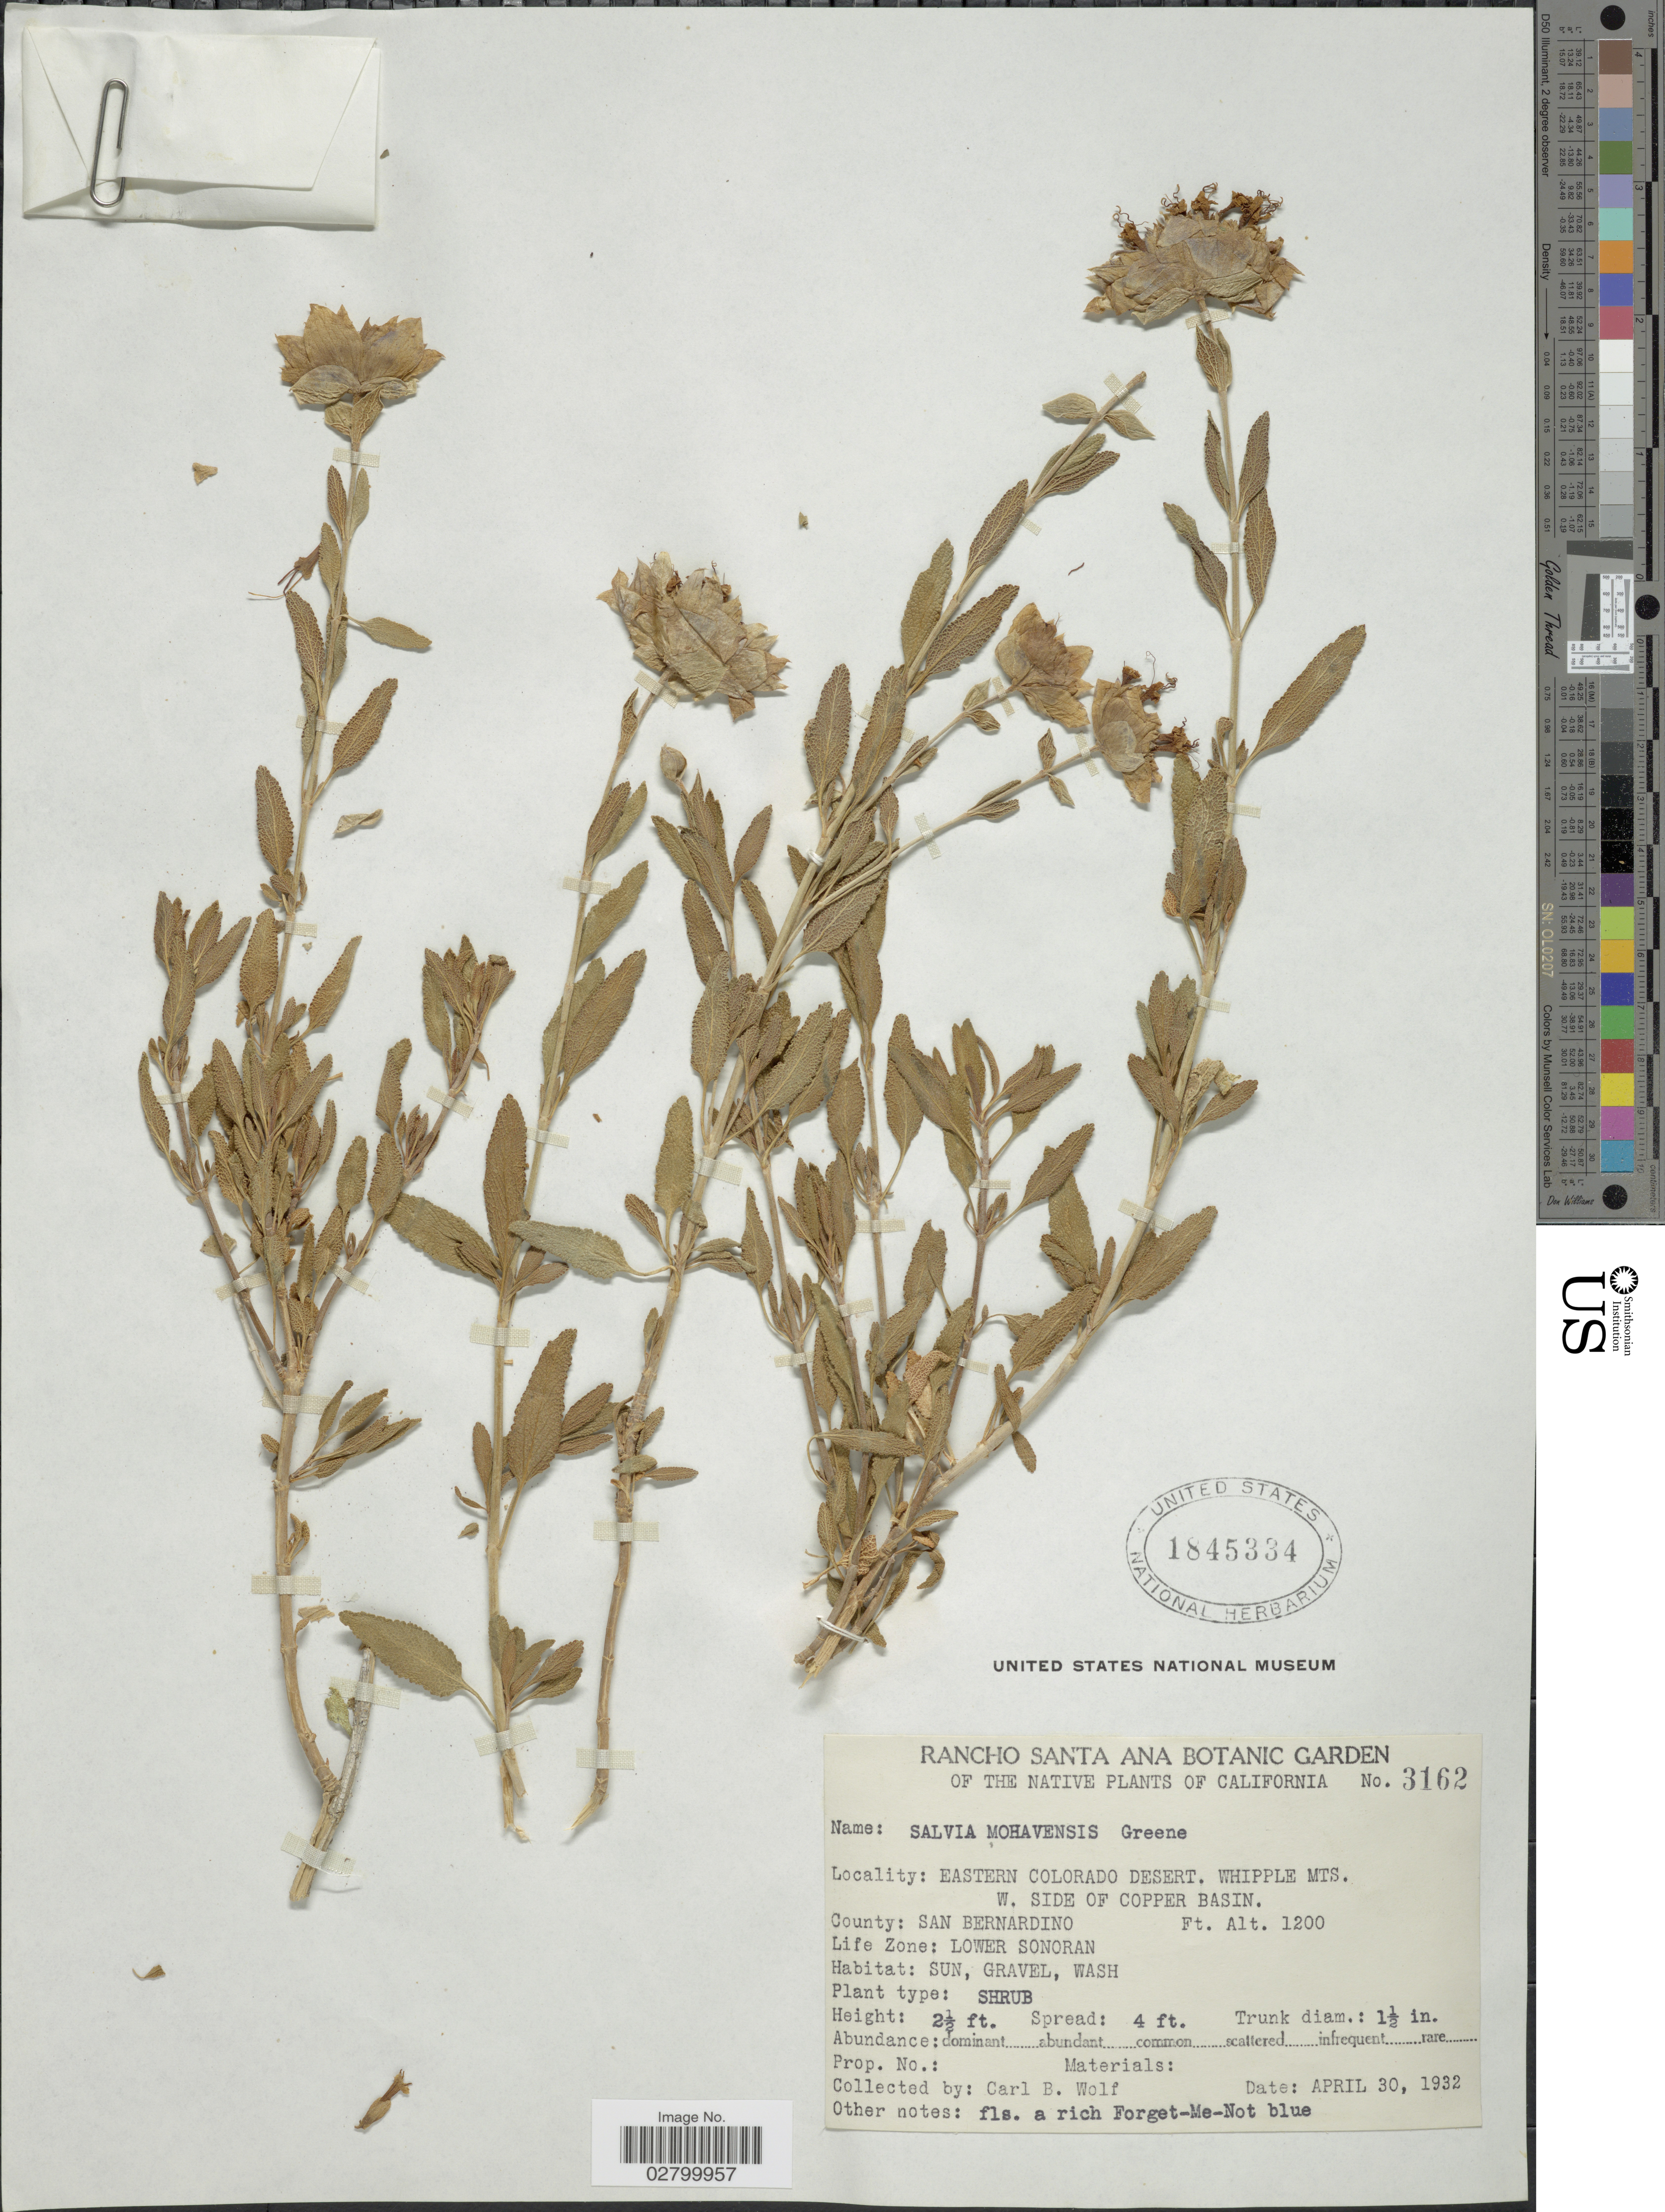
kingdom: Plantae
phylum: Tracheophyta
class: Magnoliopsida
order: Lamiales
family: Lamiaceae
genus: Salvia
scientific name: Salvia mohavensis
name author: Greene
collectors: C. B. Wolf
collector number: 3162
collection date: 1932-04-30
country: United States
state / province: California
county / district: San Bernardino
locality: Eastern Colorado Desert. Whipple Mts. W. side of Copper Basin. County: San Bernardino. Life Zone: Lower Sonoran.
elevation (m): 366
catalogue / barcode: US 1845334